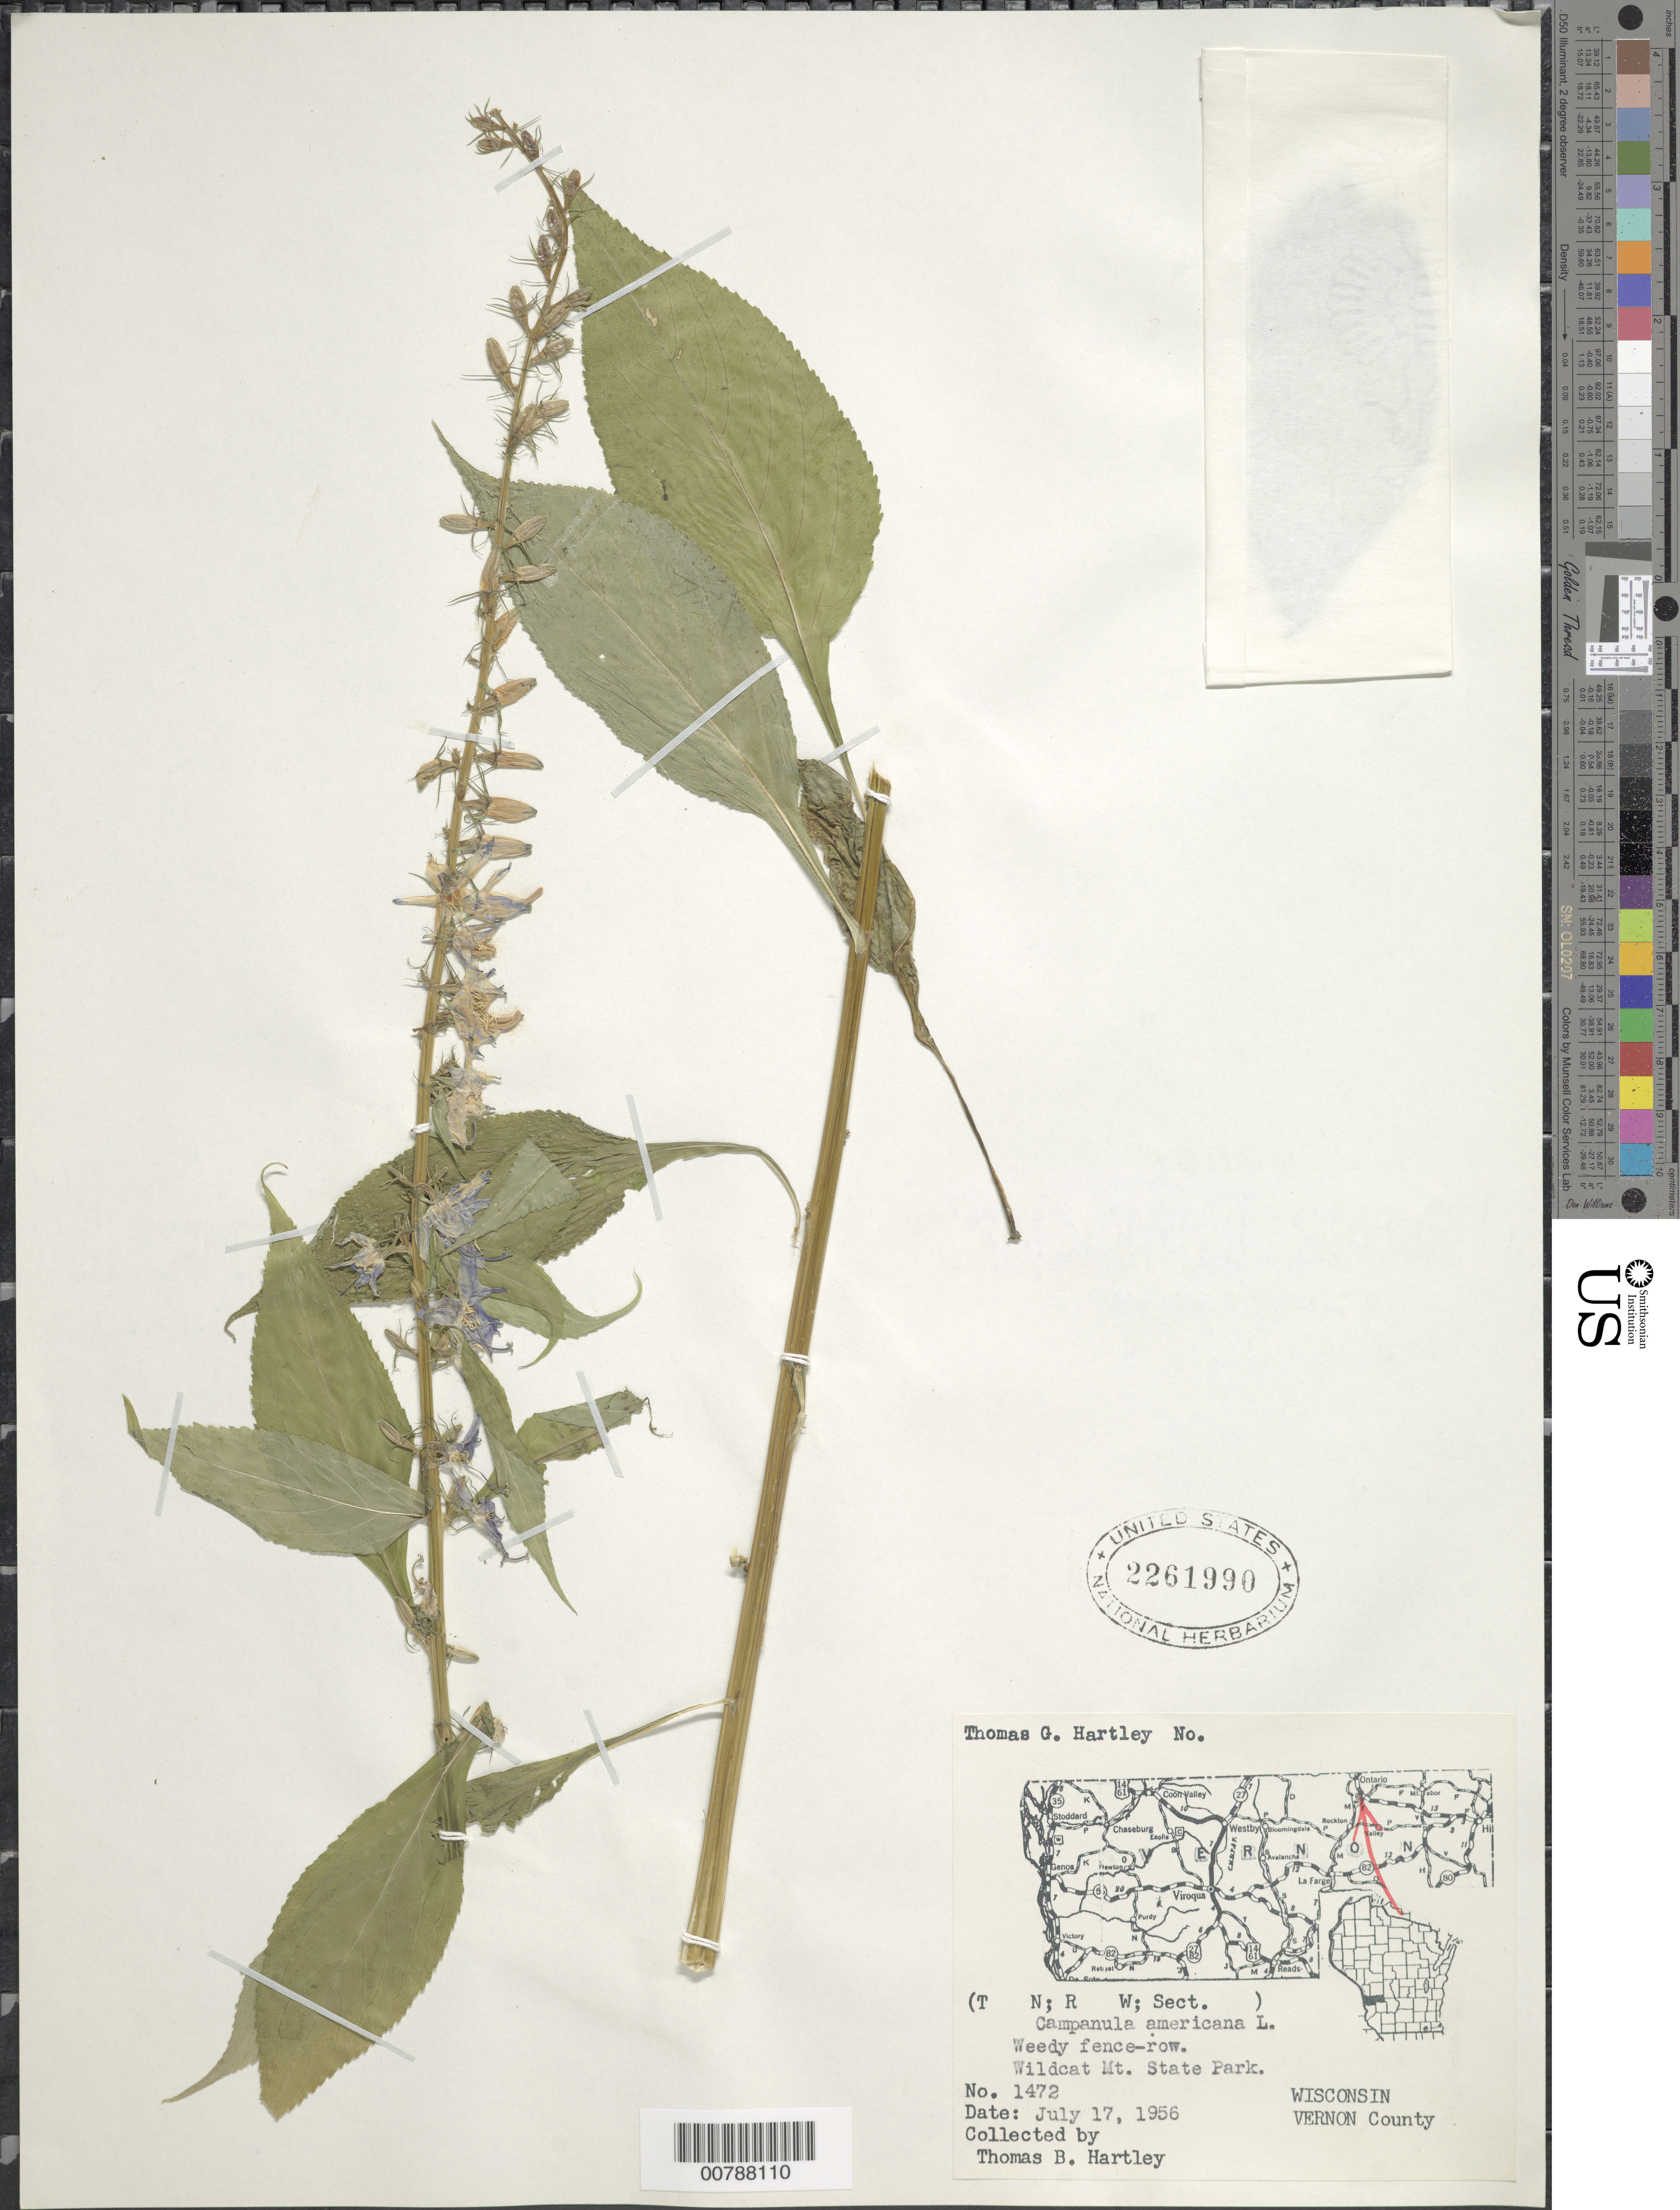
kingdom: Plantae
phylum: Tracheophyta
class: Magnoliopsida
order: Asterales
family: Campanulaceae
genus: Campanula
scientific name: Campanula americana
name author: L.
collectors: T. B. Hartley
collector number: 1472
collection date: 1956-07-17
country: United States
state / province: Wisconsin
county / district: Vernon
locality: Wildcat Mountain State Parl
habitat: Weedy fence-row.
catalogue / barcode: US 2261990